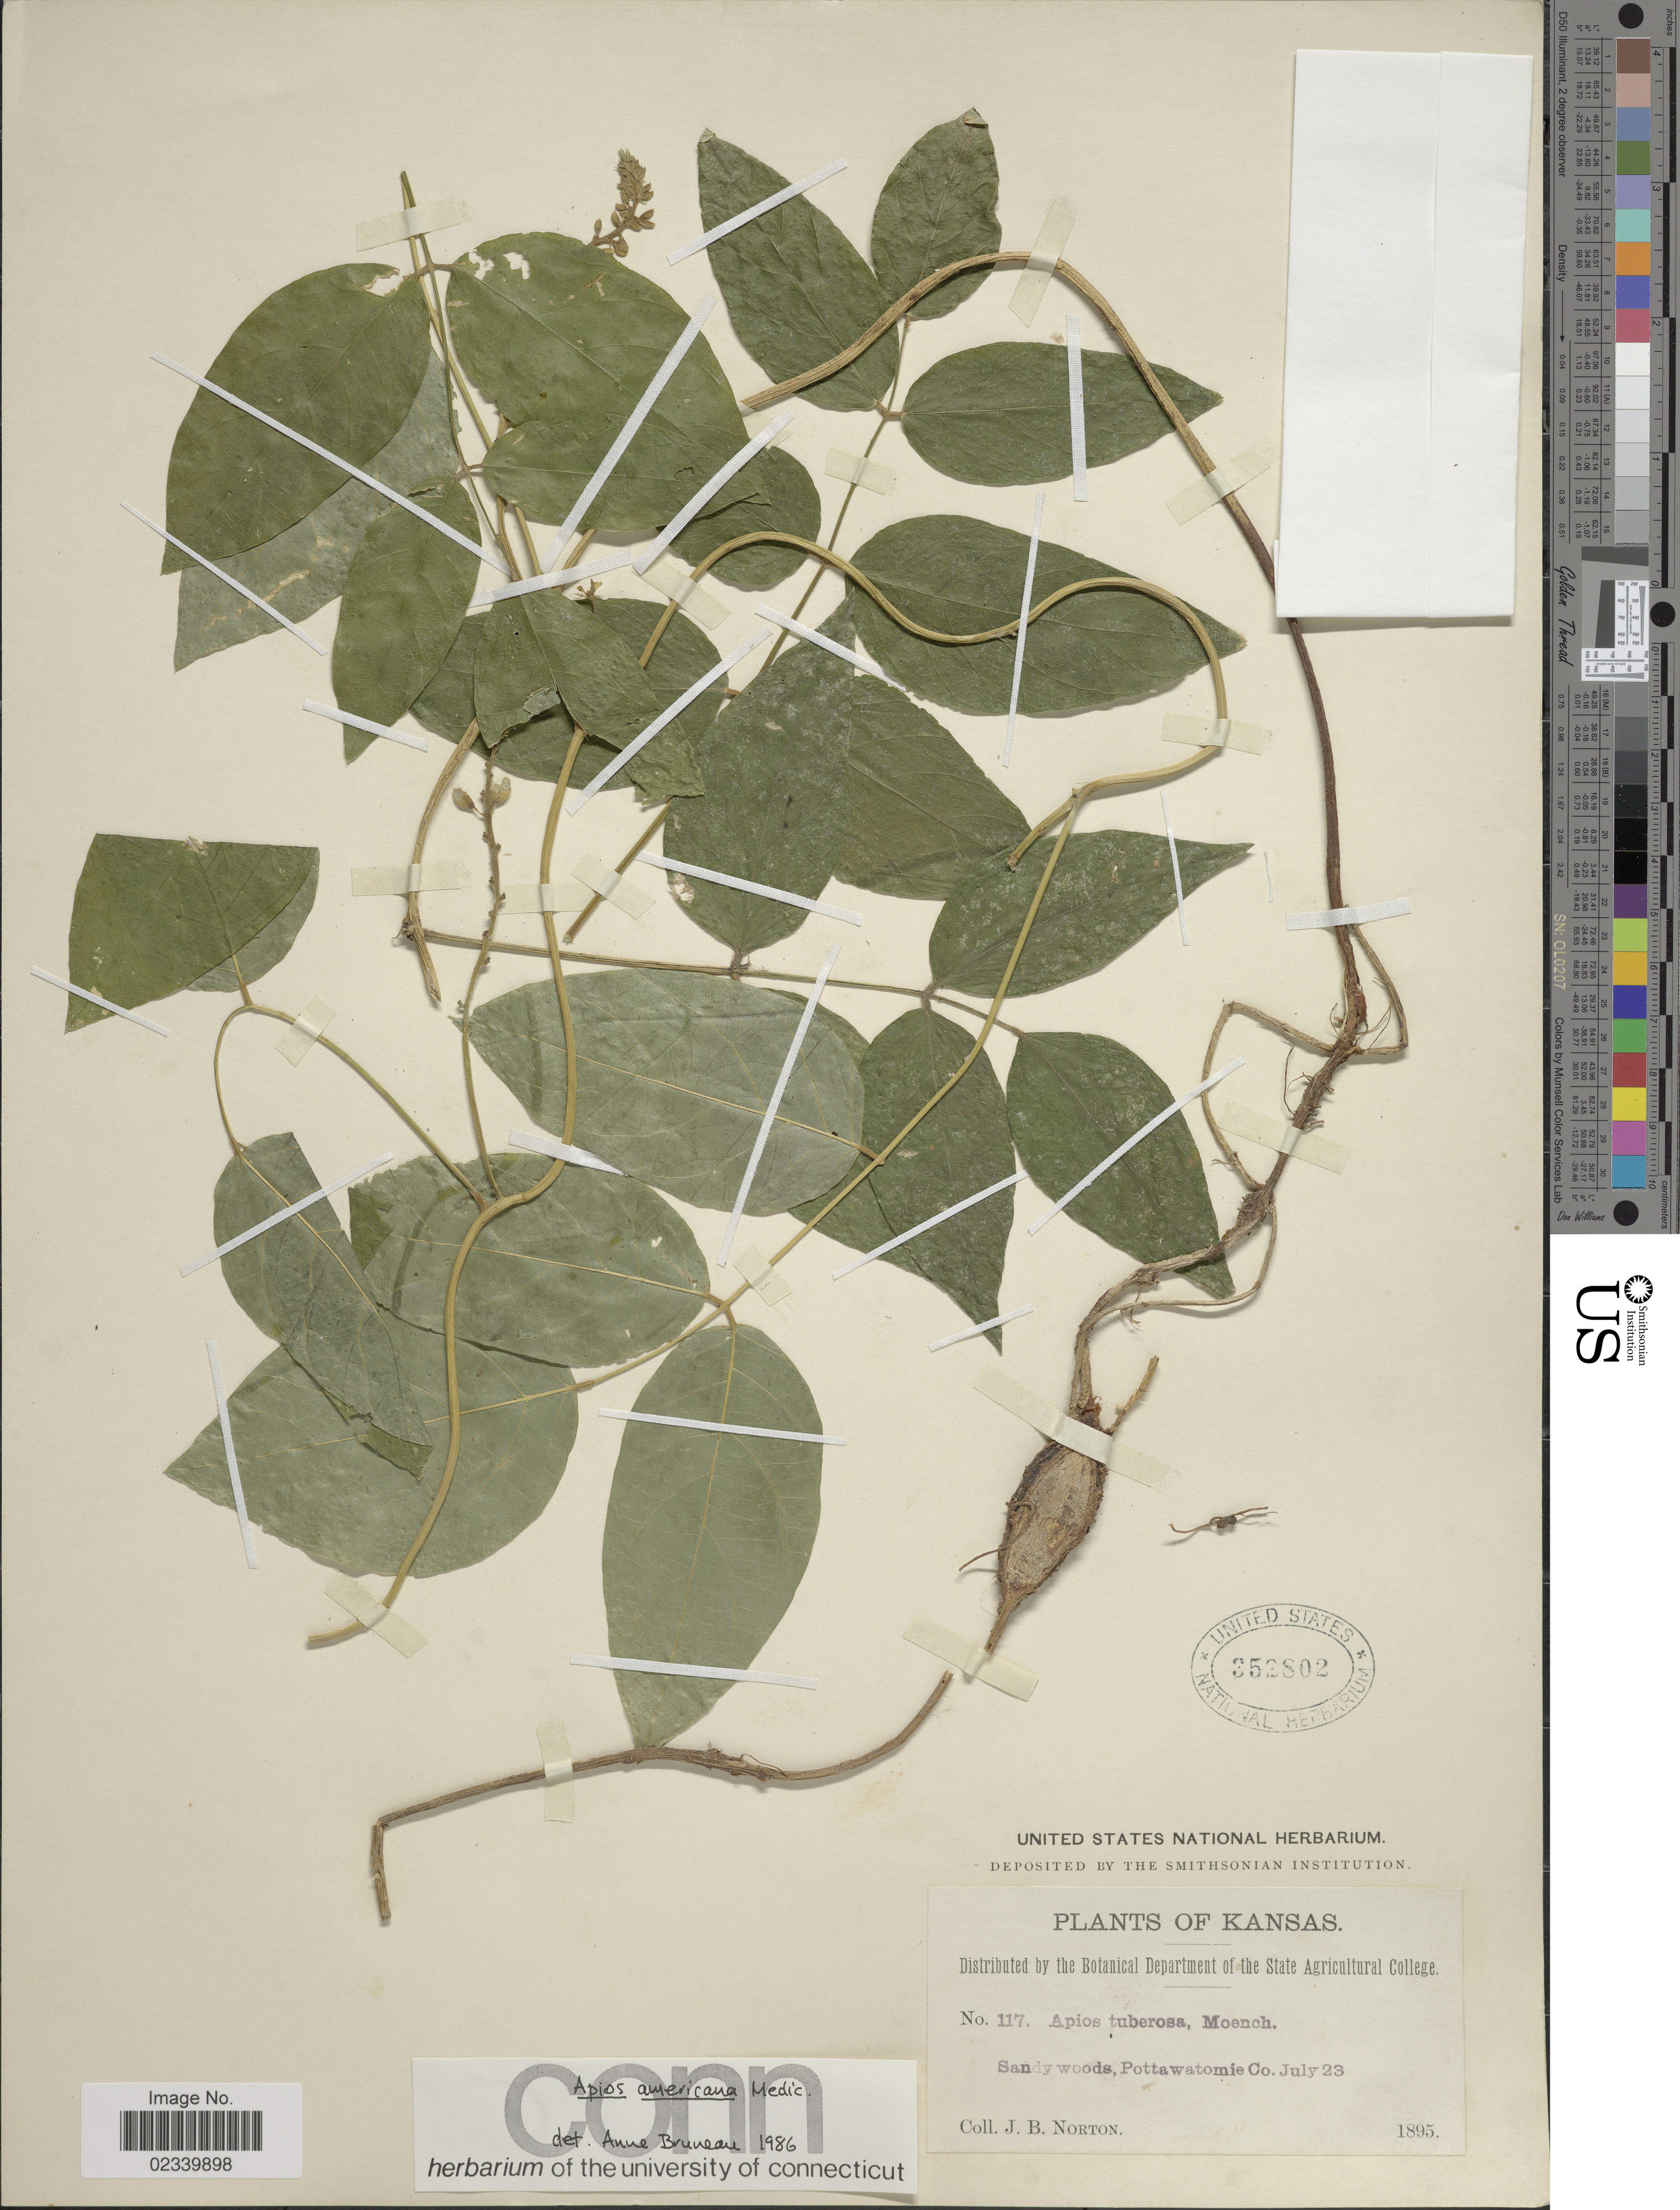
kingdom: Plantae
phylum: Tracheophyta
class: Magnoliopsida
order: Fabales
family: Fabaceae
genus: Apios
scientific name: Apios americana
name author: Medik.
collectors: J. B. Norton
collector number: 117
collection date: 1895-07-23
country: United States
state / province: Kansas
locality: Sandy woods, Pottawatomie Co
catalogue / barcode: US 352802